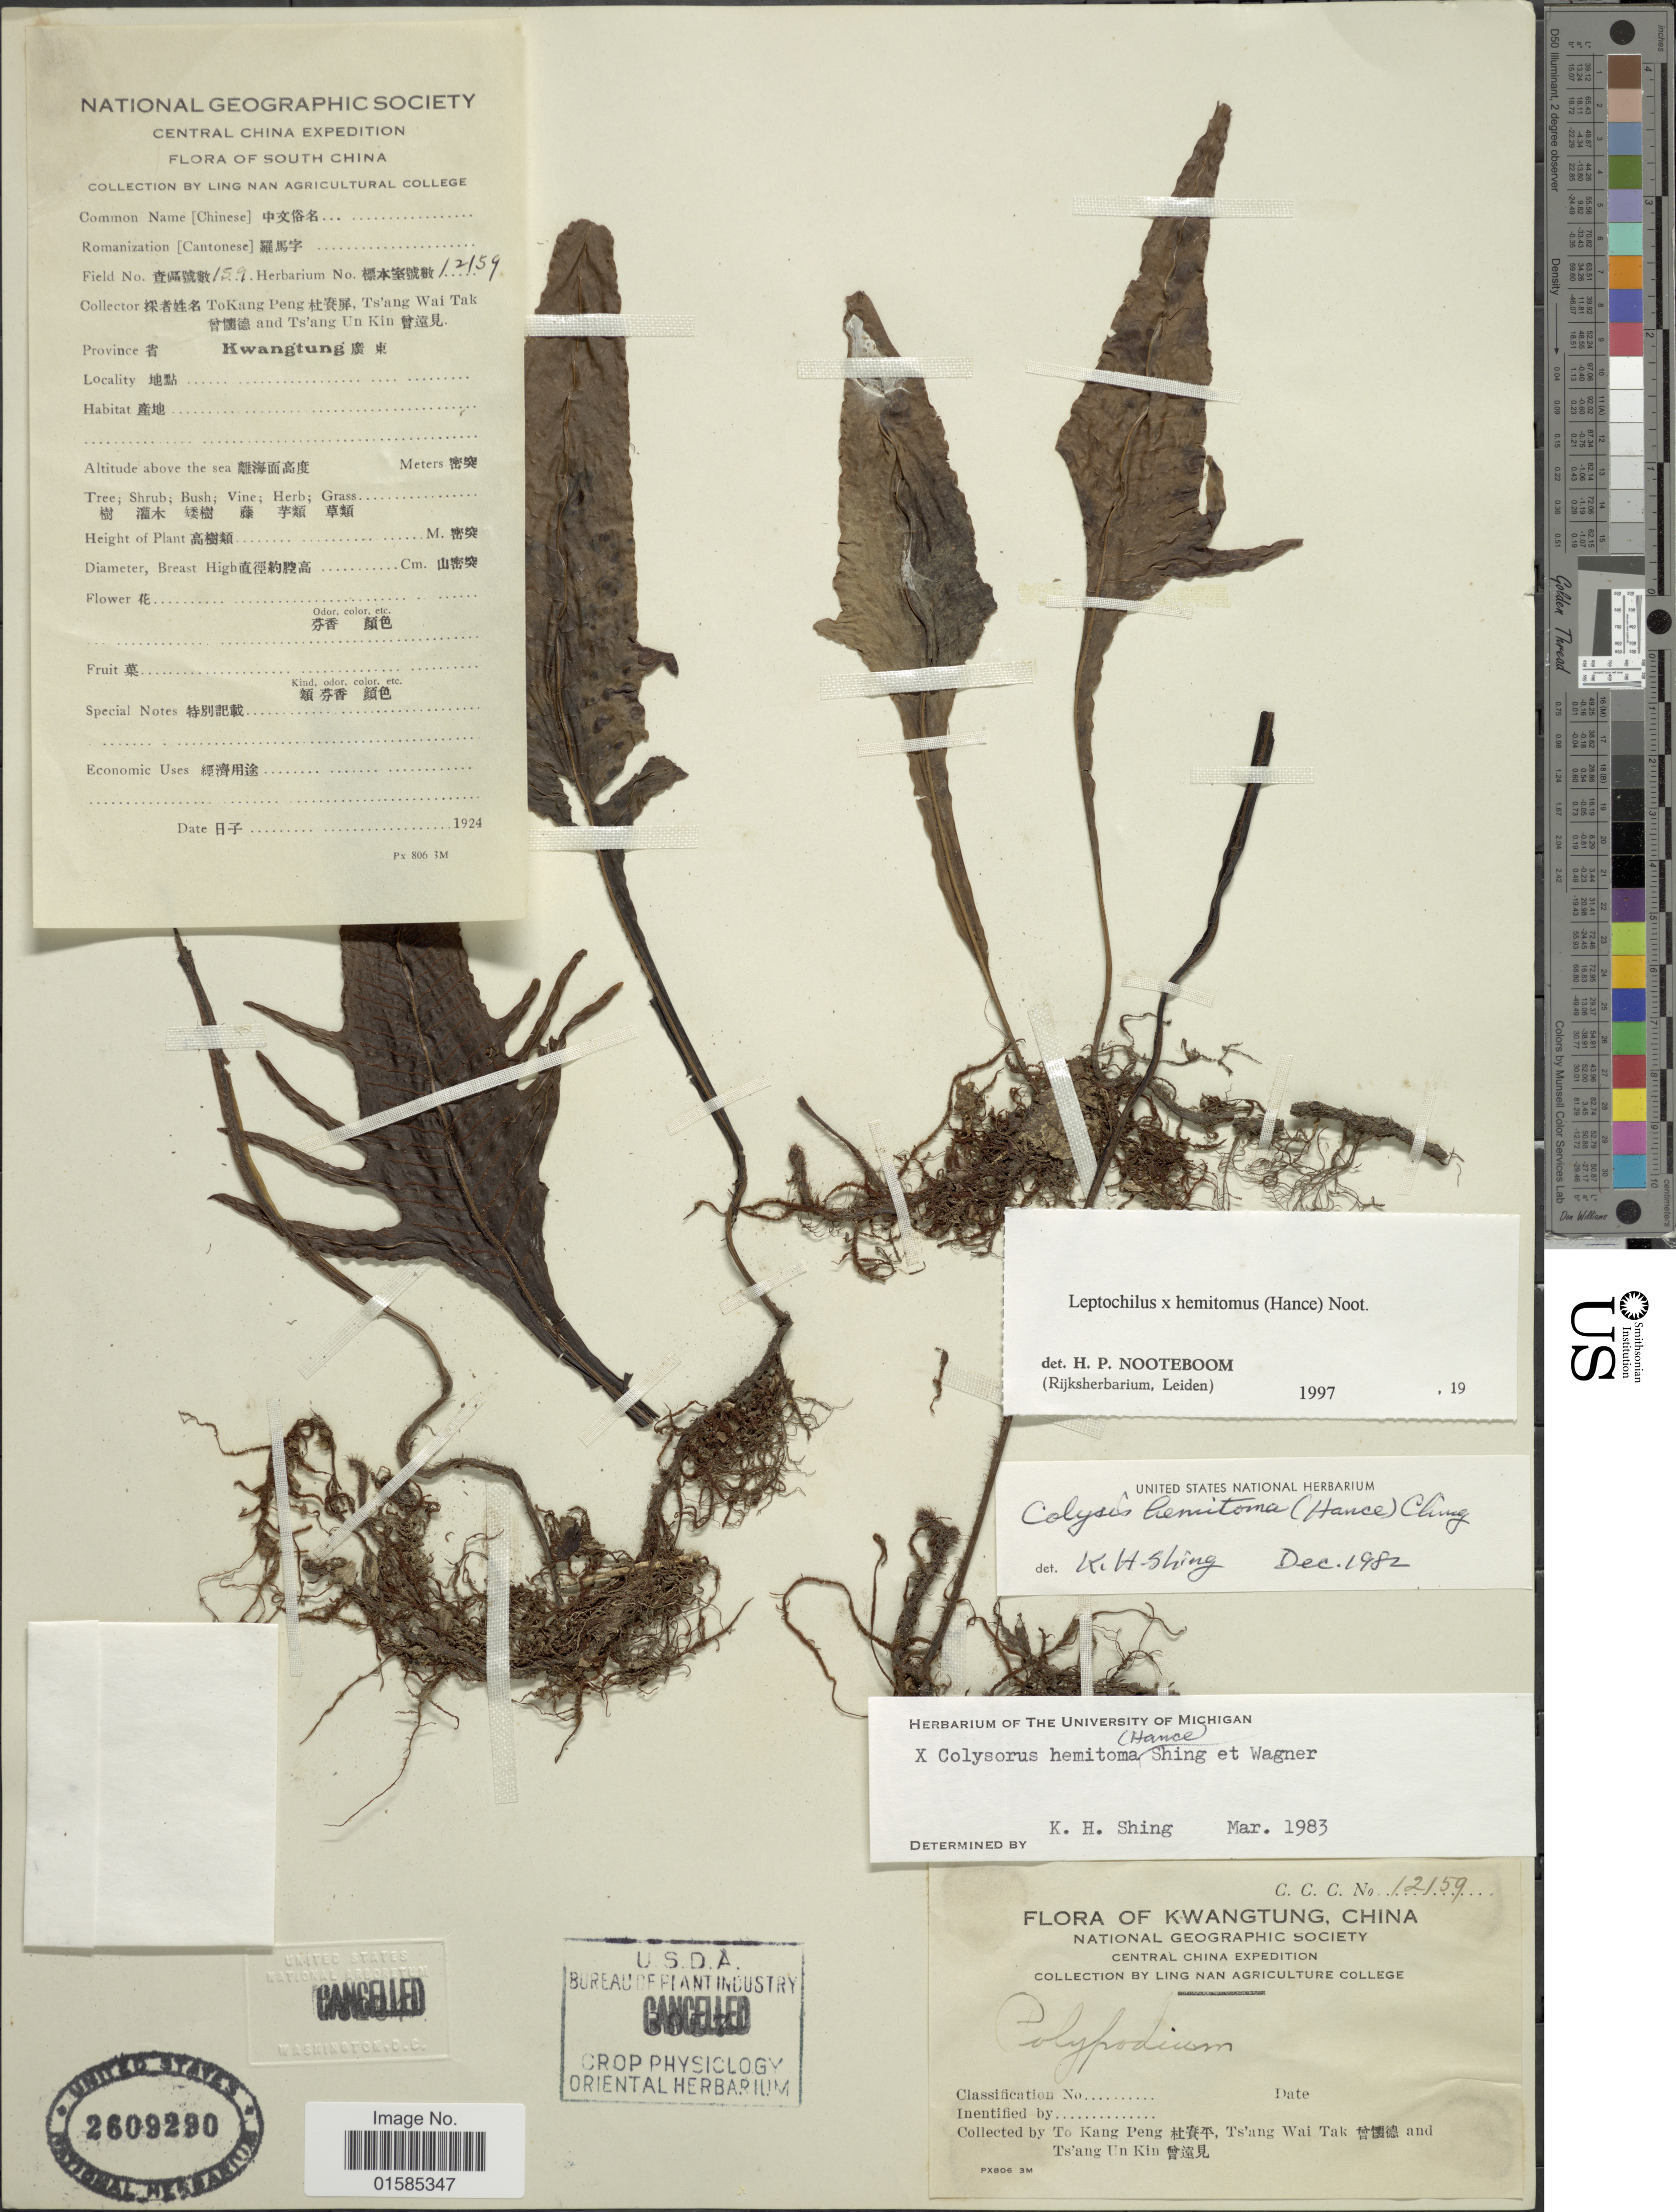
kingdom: Plantae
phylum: Tracheophyta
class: Polypodiopsida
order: Polypodiales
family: Polypodiaceae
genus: Leptochilus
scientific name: Leptochilus x hemitomus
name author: (Hance) Noot.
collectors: T. K. Peng, W. T. Tsang & U. K. Tsang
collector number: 159/12159*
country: China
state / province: Guangdong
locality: Kwangtung, China,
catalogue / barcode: US 2609290